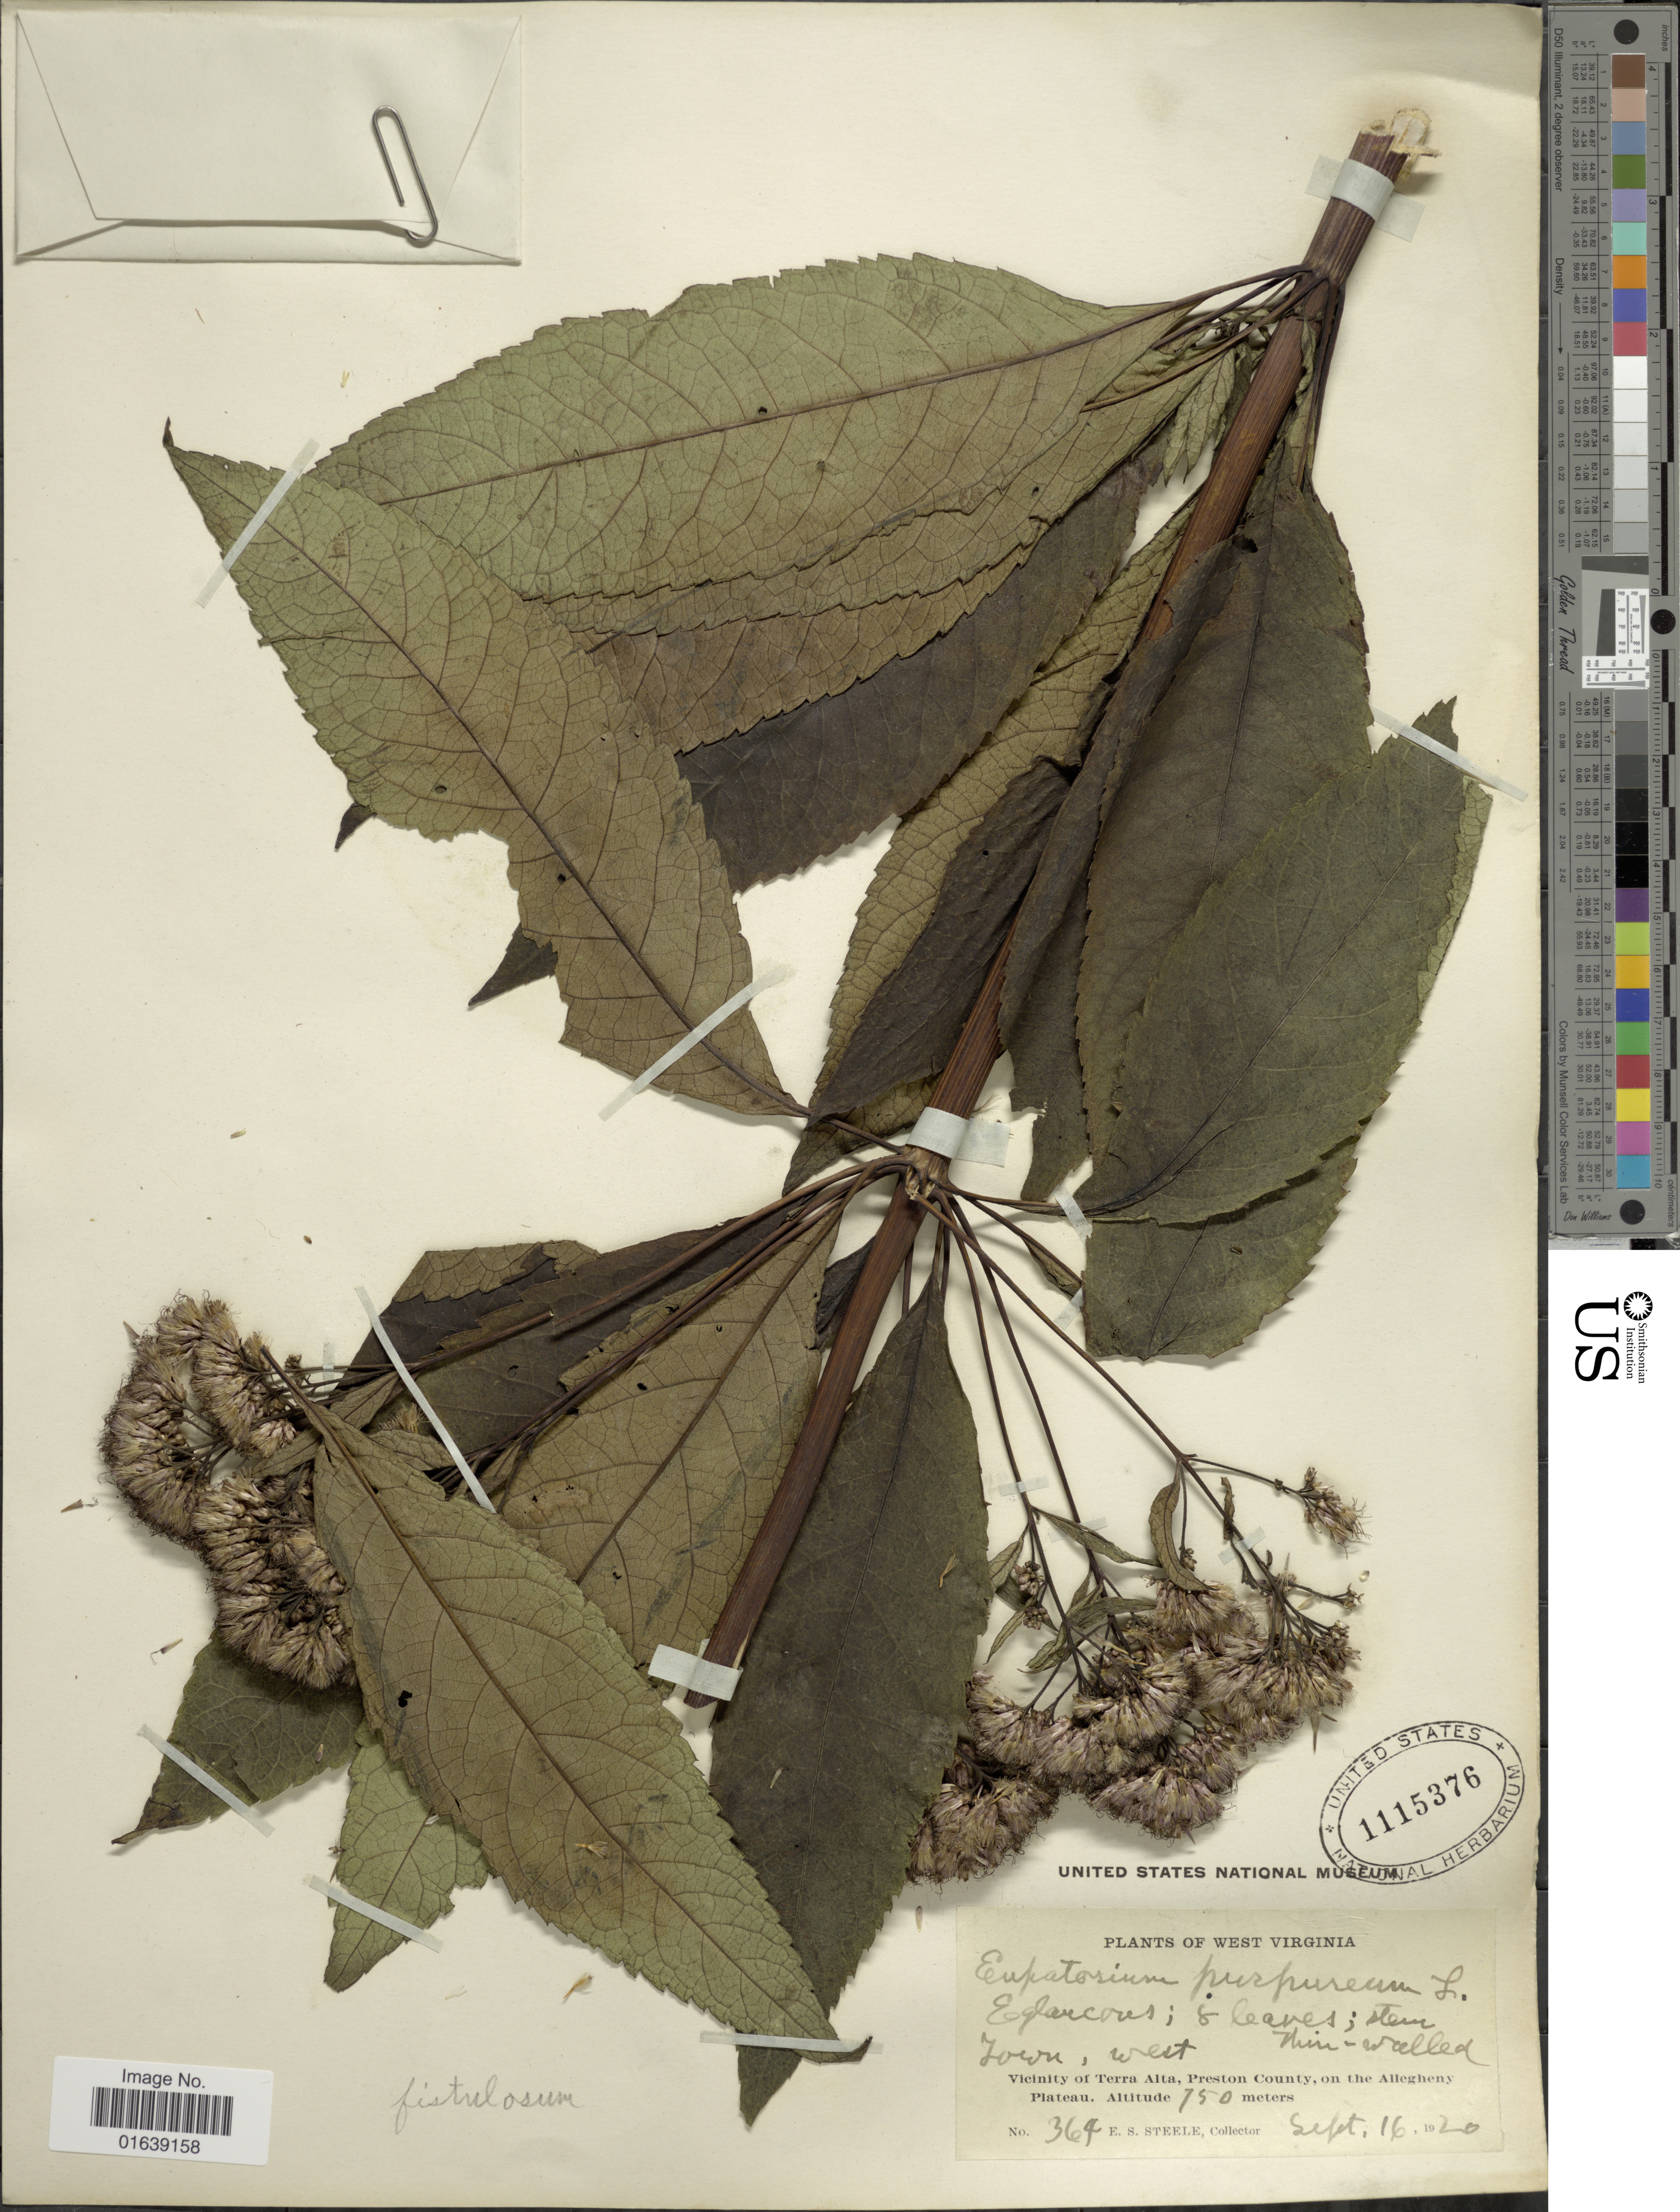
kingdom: Plantae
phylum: Tracheophyta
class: Magnoliopsida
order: Asterales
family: Asteraceae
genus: Eupatorium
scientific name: Eupatorium fistulosum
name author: Barratt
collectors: E. Steele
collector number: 364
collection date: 1920-09-16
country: United States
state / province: West Virginia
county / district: Preston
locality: Town, west. Vicinity of Terra Alta, Preston County, on the Allegheny Plateau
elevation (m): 750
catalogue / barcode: US 1115376